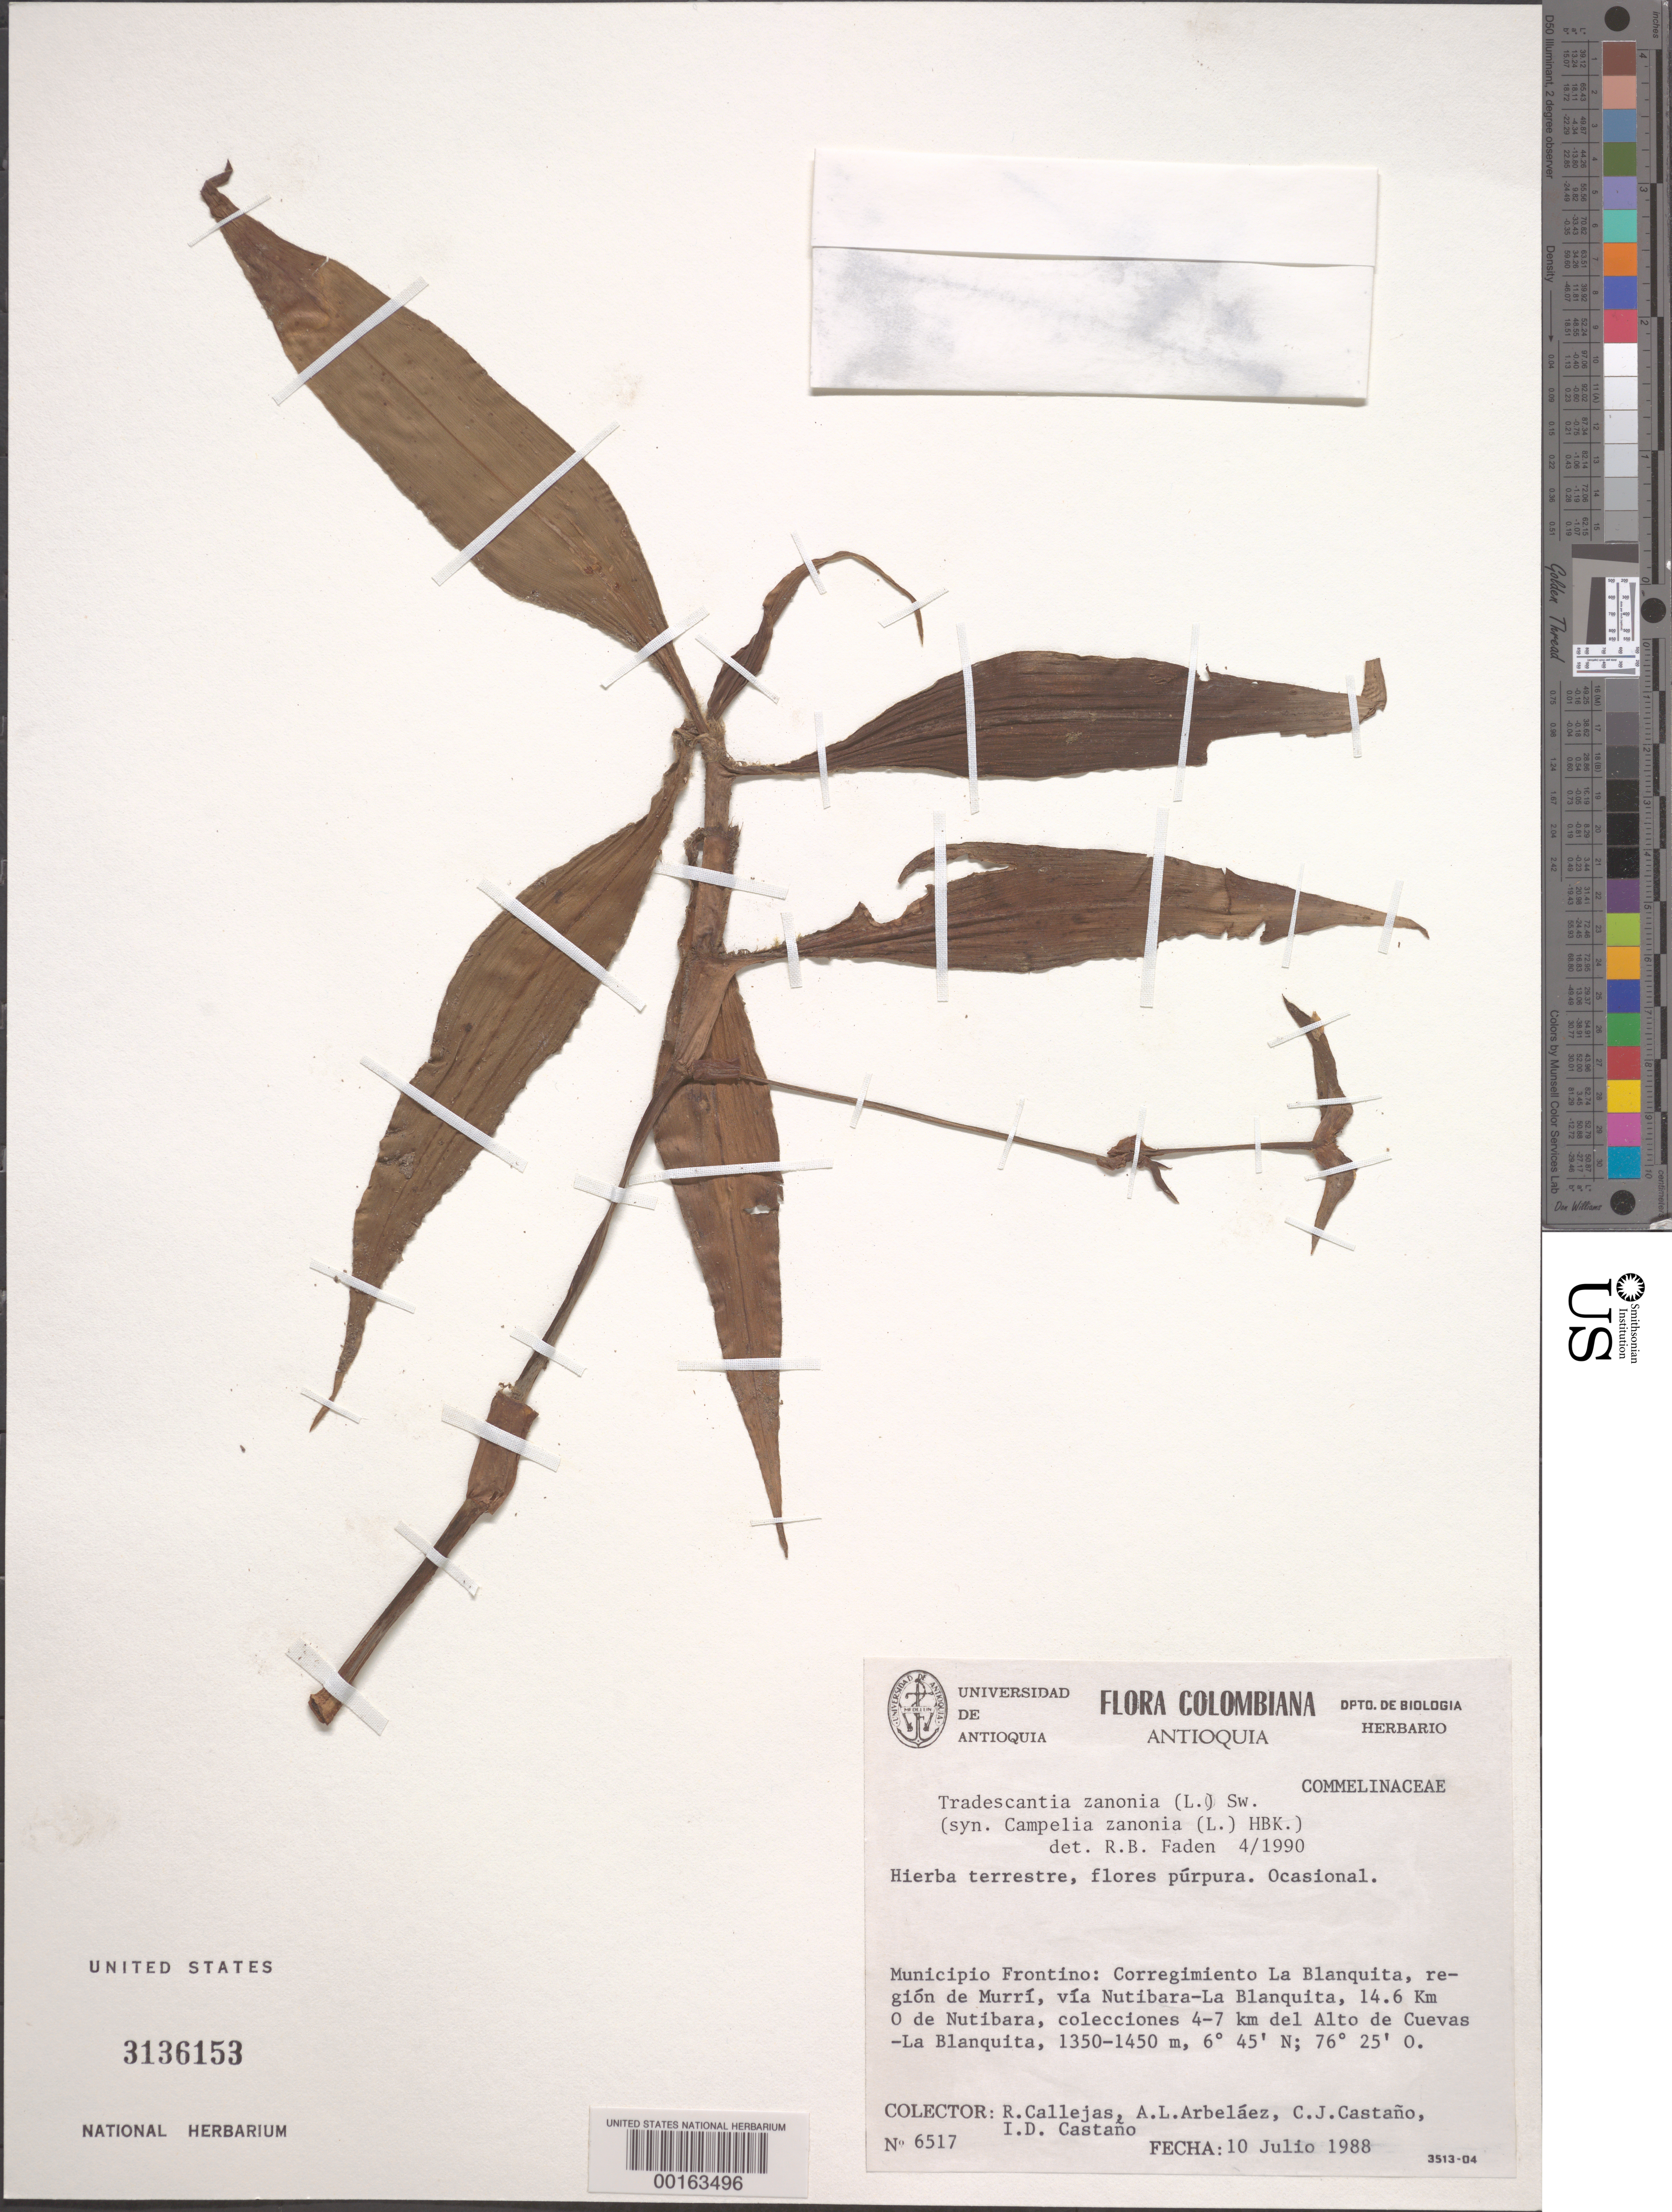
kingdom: Plantae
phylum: Tracheophyta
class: Liliopsida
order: Commelinales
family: Commelinaceae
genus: Tradescantia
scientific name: Tradescantia zanonia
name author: (L.) Sw.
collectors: R. Callejas, A. L. Arbelaez, C. Castano & I. Castaño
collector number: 6517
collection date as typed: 10 Jul 1988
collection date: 1988-07-10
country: Colombia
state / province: Antioquia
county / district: Frontino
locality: La Blanquita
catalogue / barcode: US 3136153